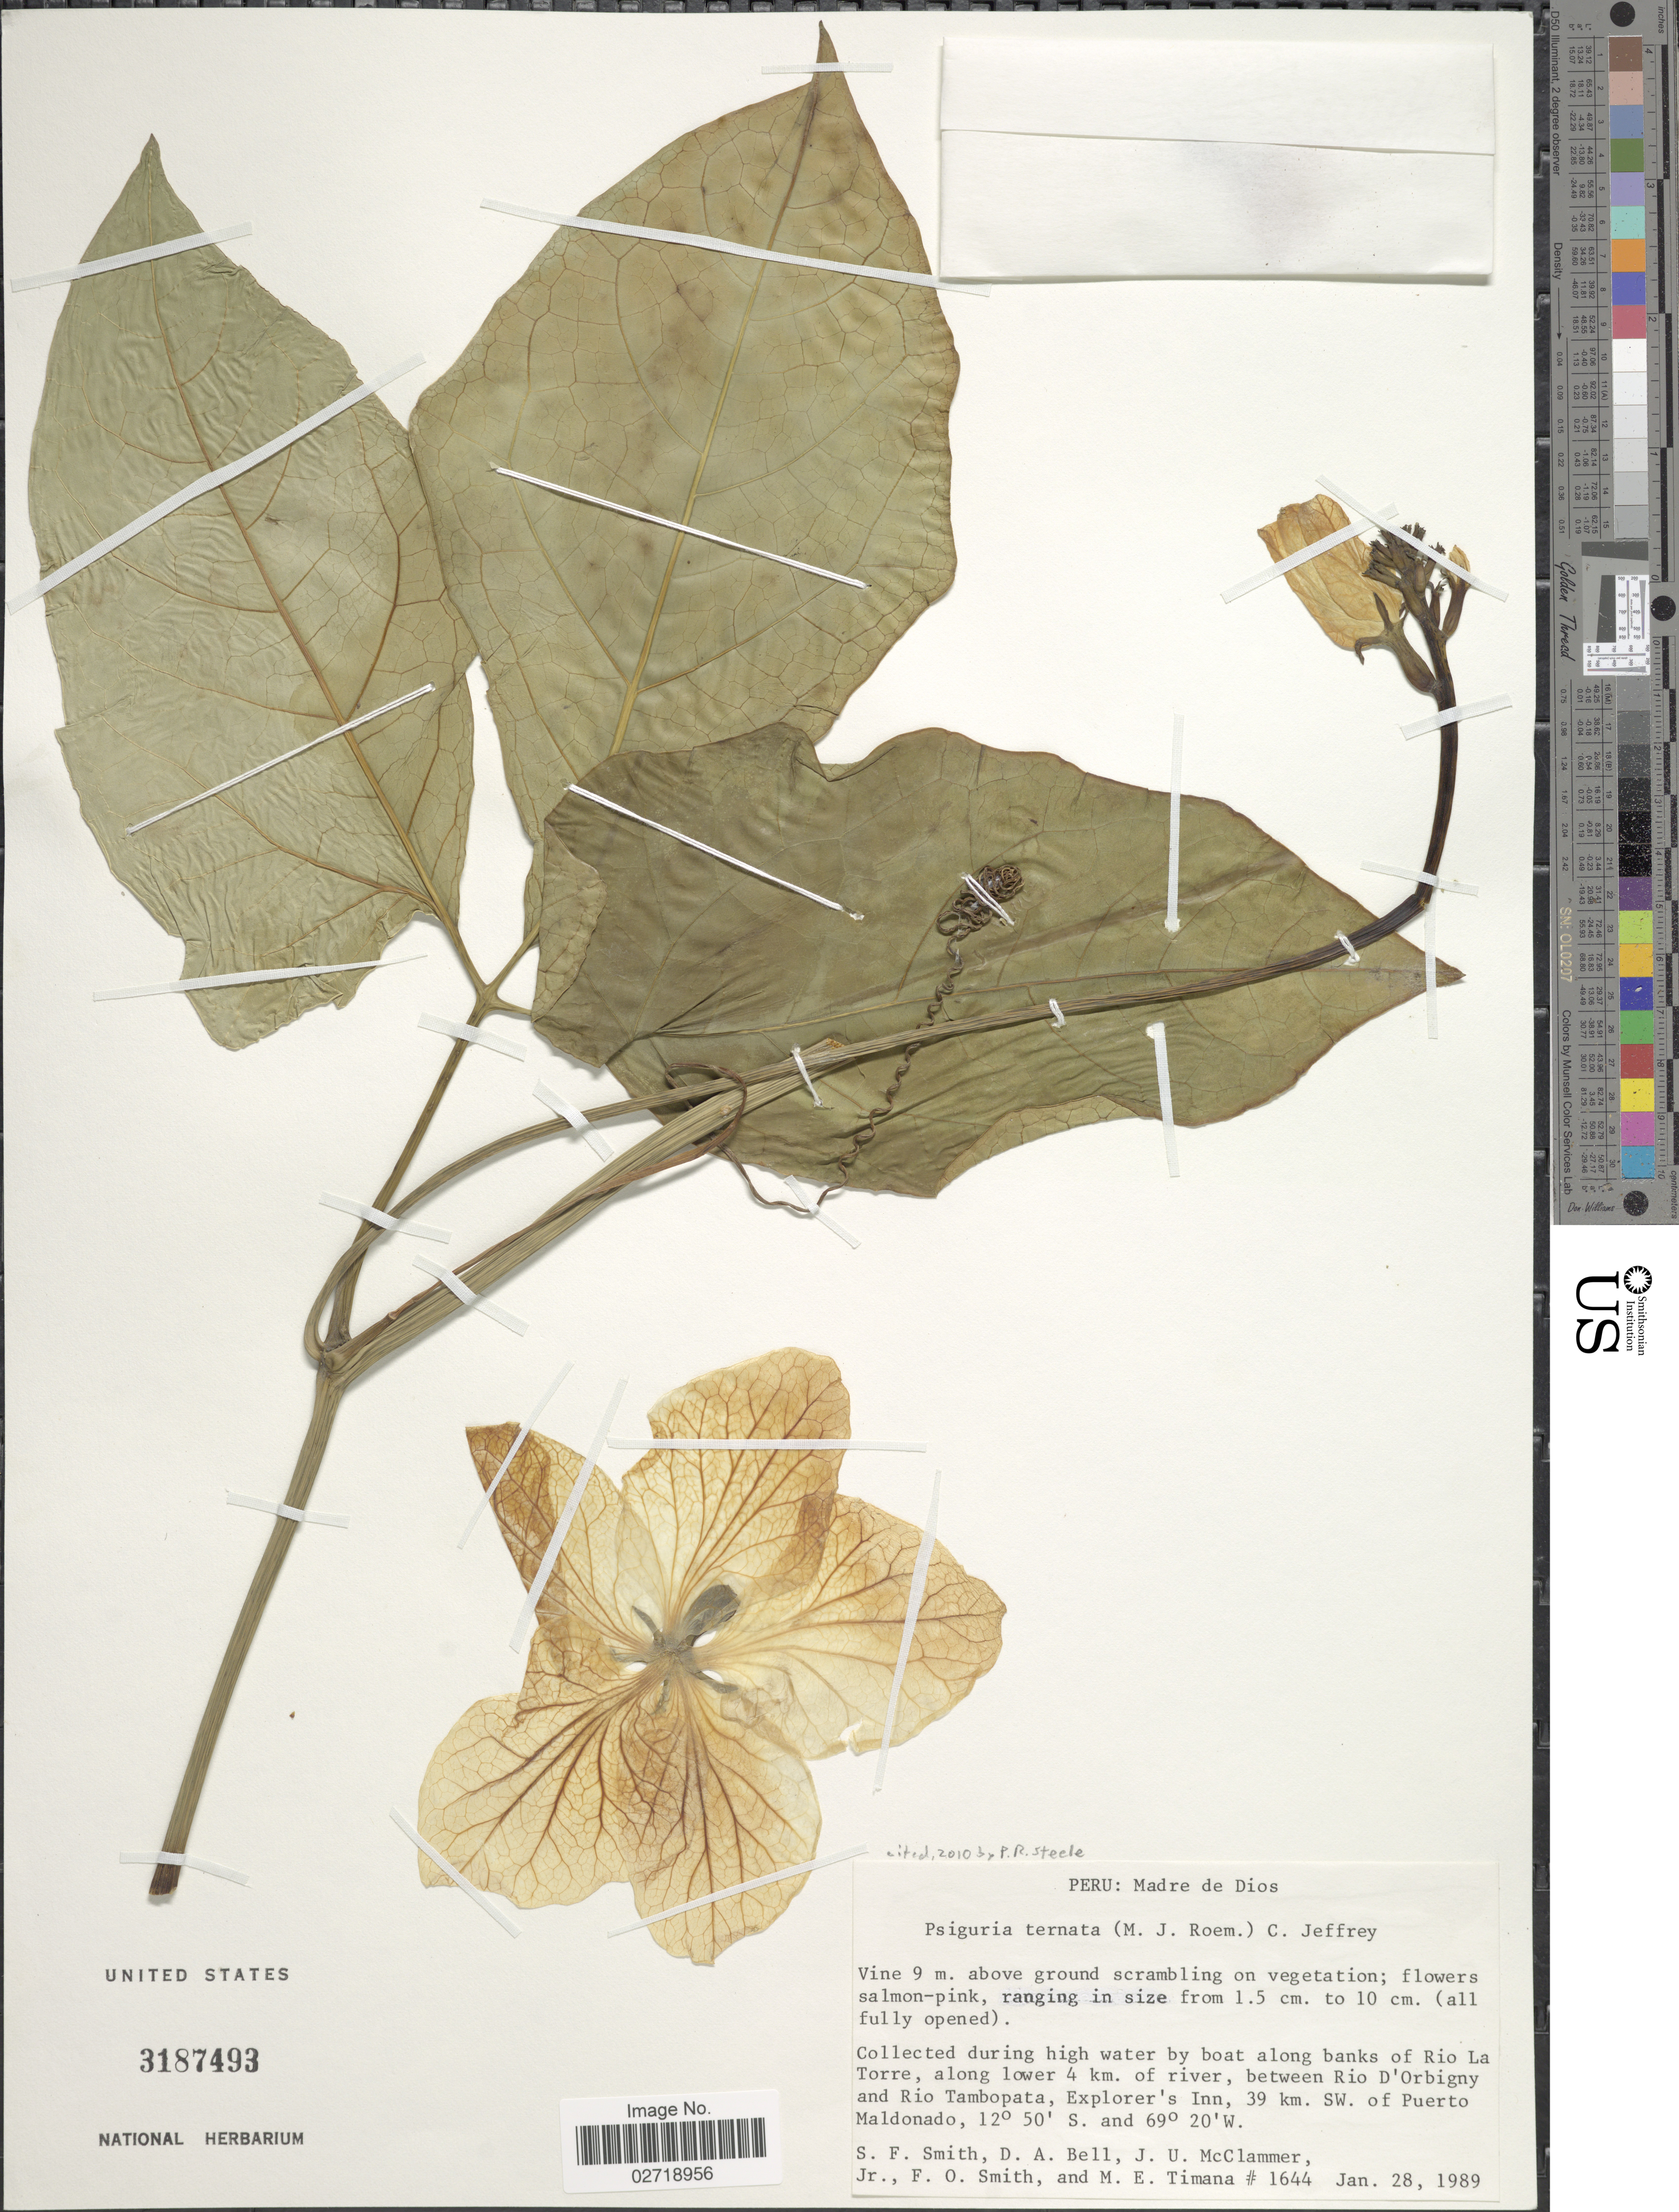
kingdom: Plantae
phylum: Tracheophyta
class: Magnoliopsida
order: Cucurbitales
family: Cucurbitaceae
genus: Psiguria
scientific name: Psiguria ternata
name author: (M. Roem.) C. Jeffrey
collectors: S.F. Smith, D. A. Bell, J. McClammer Jr. & F. Smith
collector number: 1644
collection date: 1989-01-28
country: Peru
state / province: Madre de Dios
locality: Along banks of Rio La Torre, along lower 4 km. of river, between Rio D'Orbigny and Rio Tambopata, Explorer's Inn, 39 km. SW. of Puerto Maldonado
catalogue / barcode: US 3187496